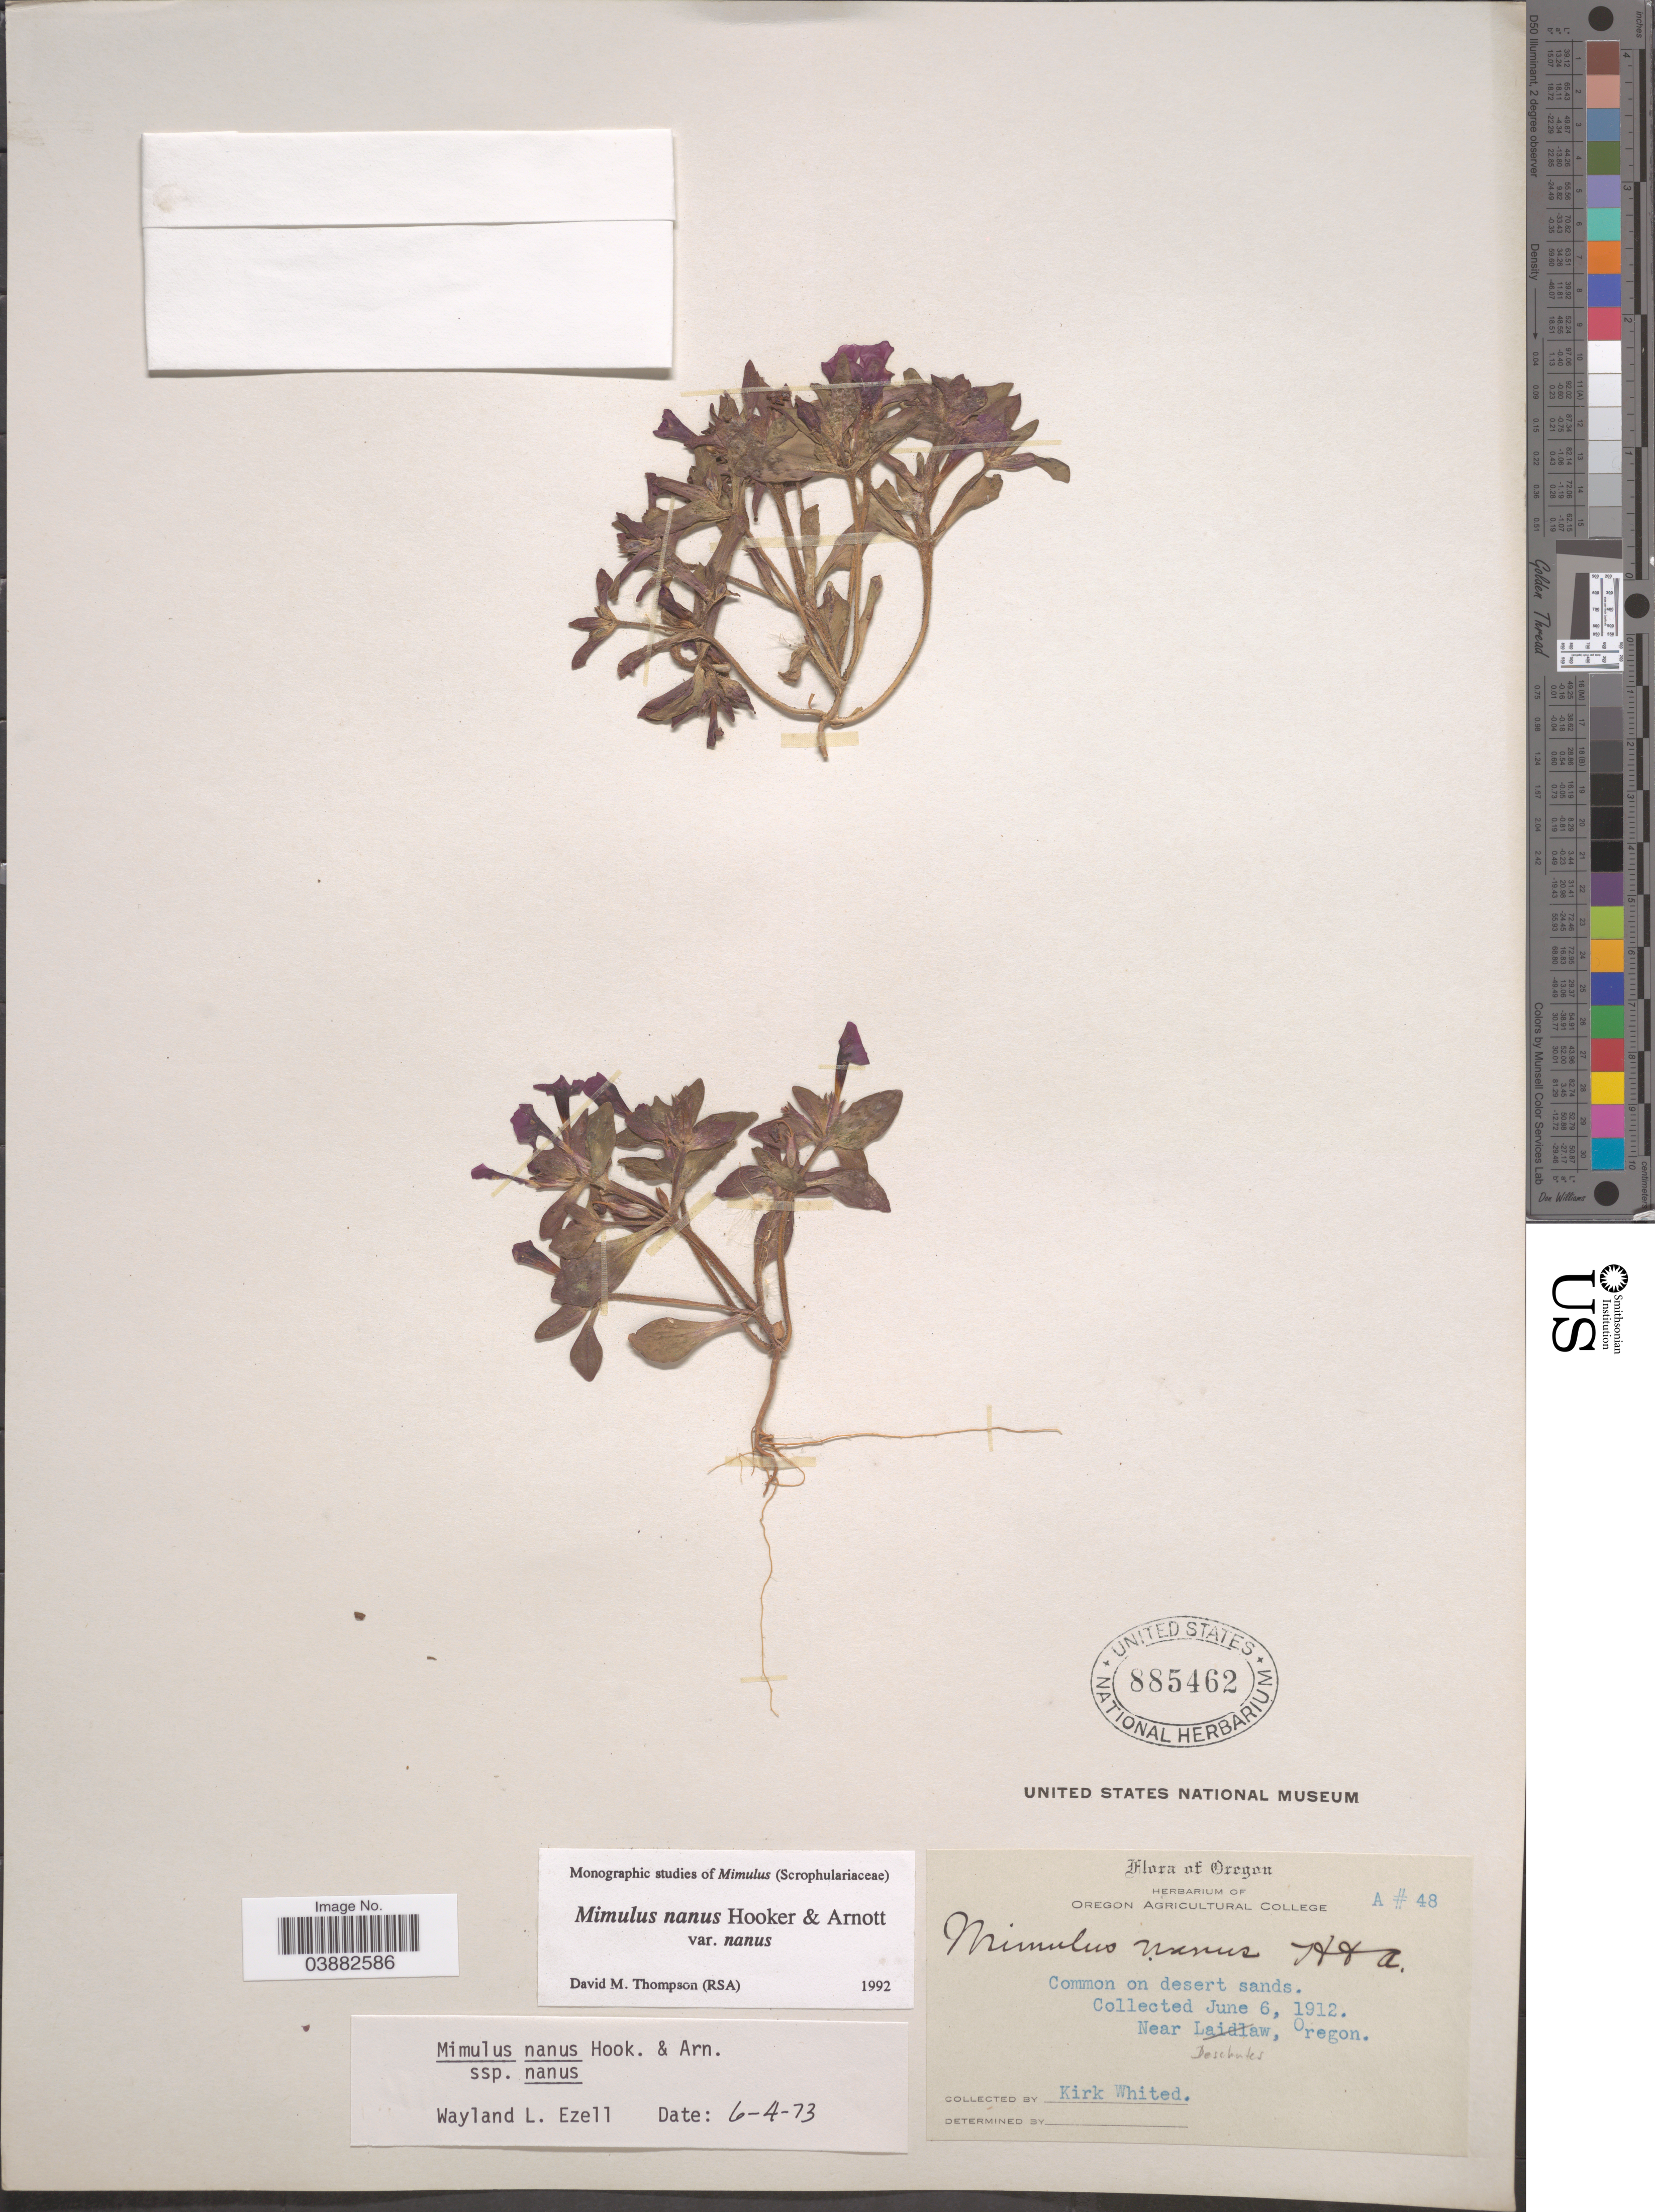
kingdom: Plantae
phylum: Tracheophyta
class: Magnoliopsida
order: Lamiales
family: Phrymaceae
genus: Mimulus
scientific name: Mimulus nanus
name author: Hook. & Arn.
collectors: K. Whited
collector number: A#48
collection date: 1912-06-06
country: United States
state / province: Oregon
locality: Near Deschutes.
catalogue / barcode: US 885462